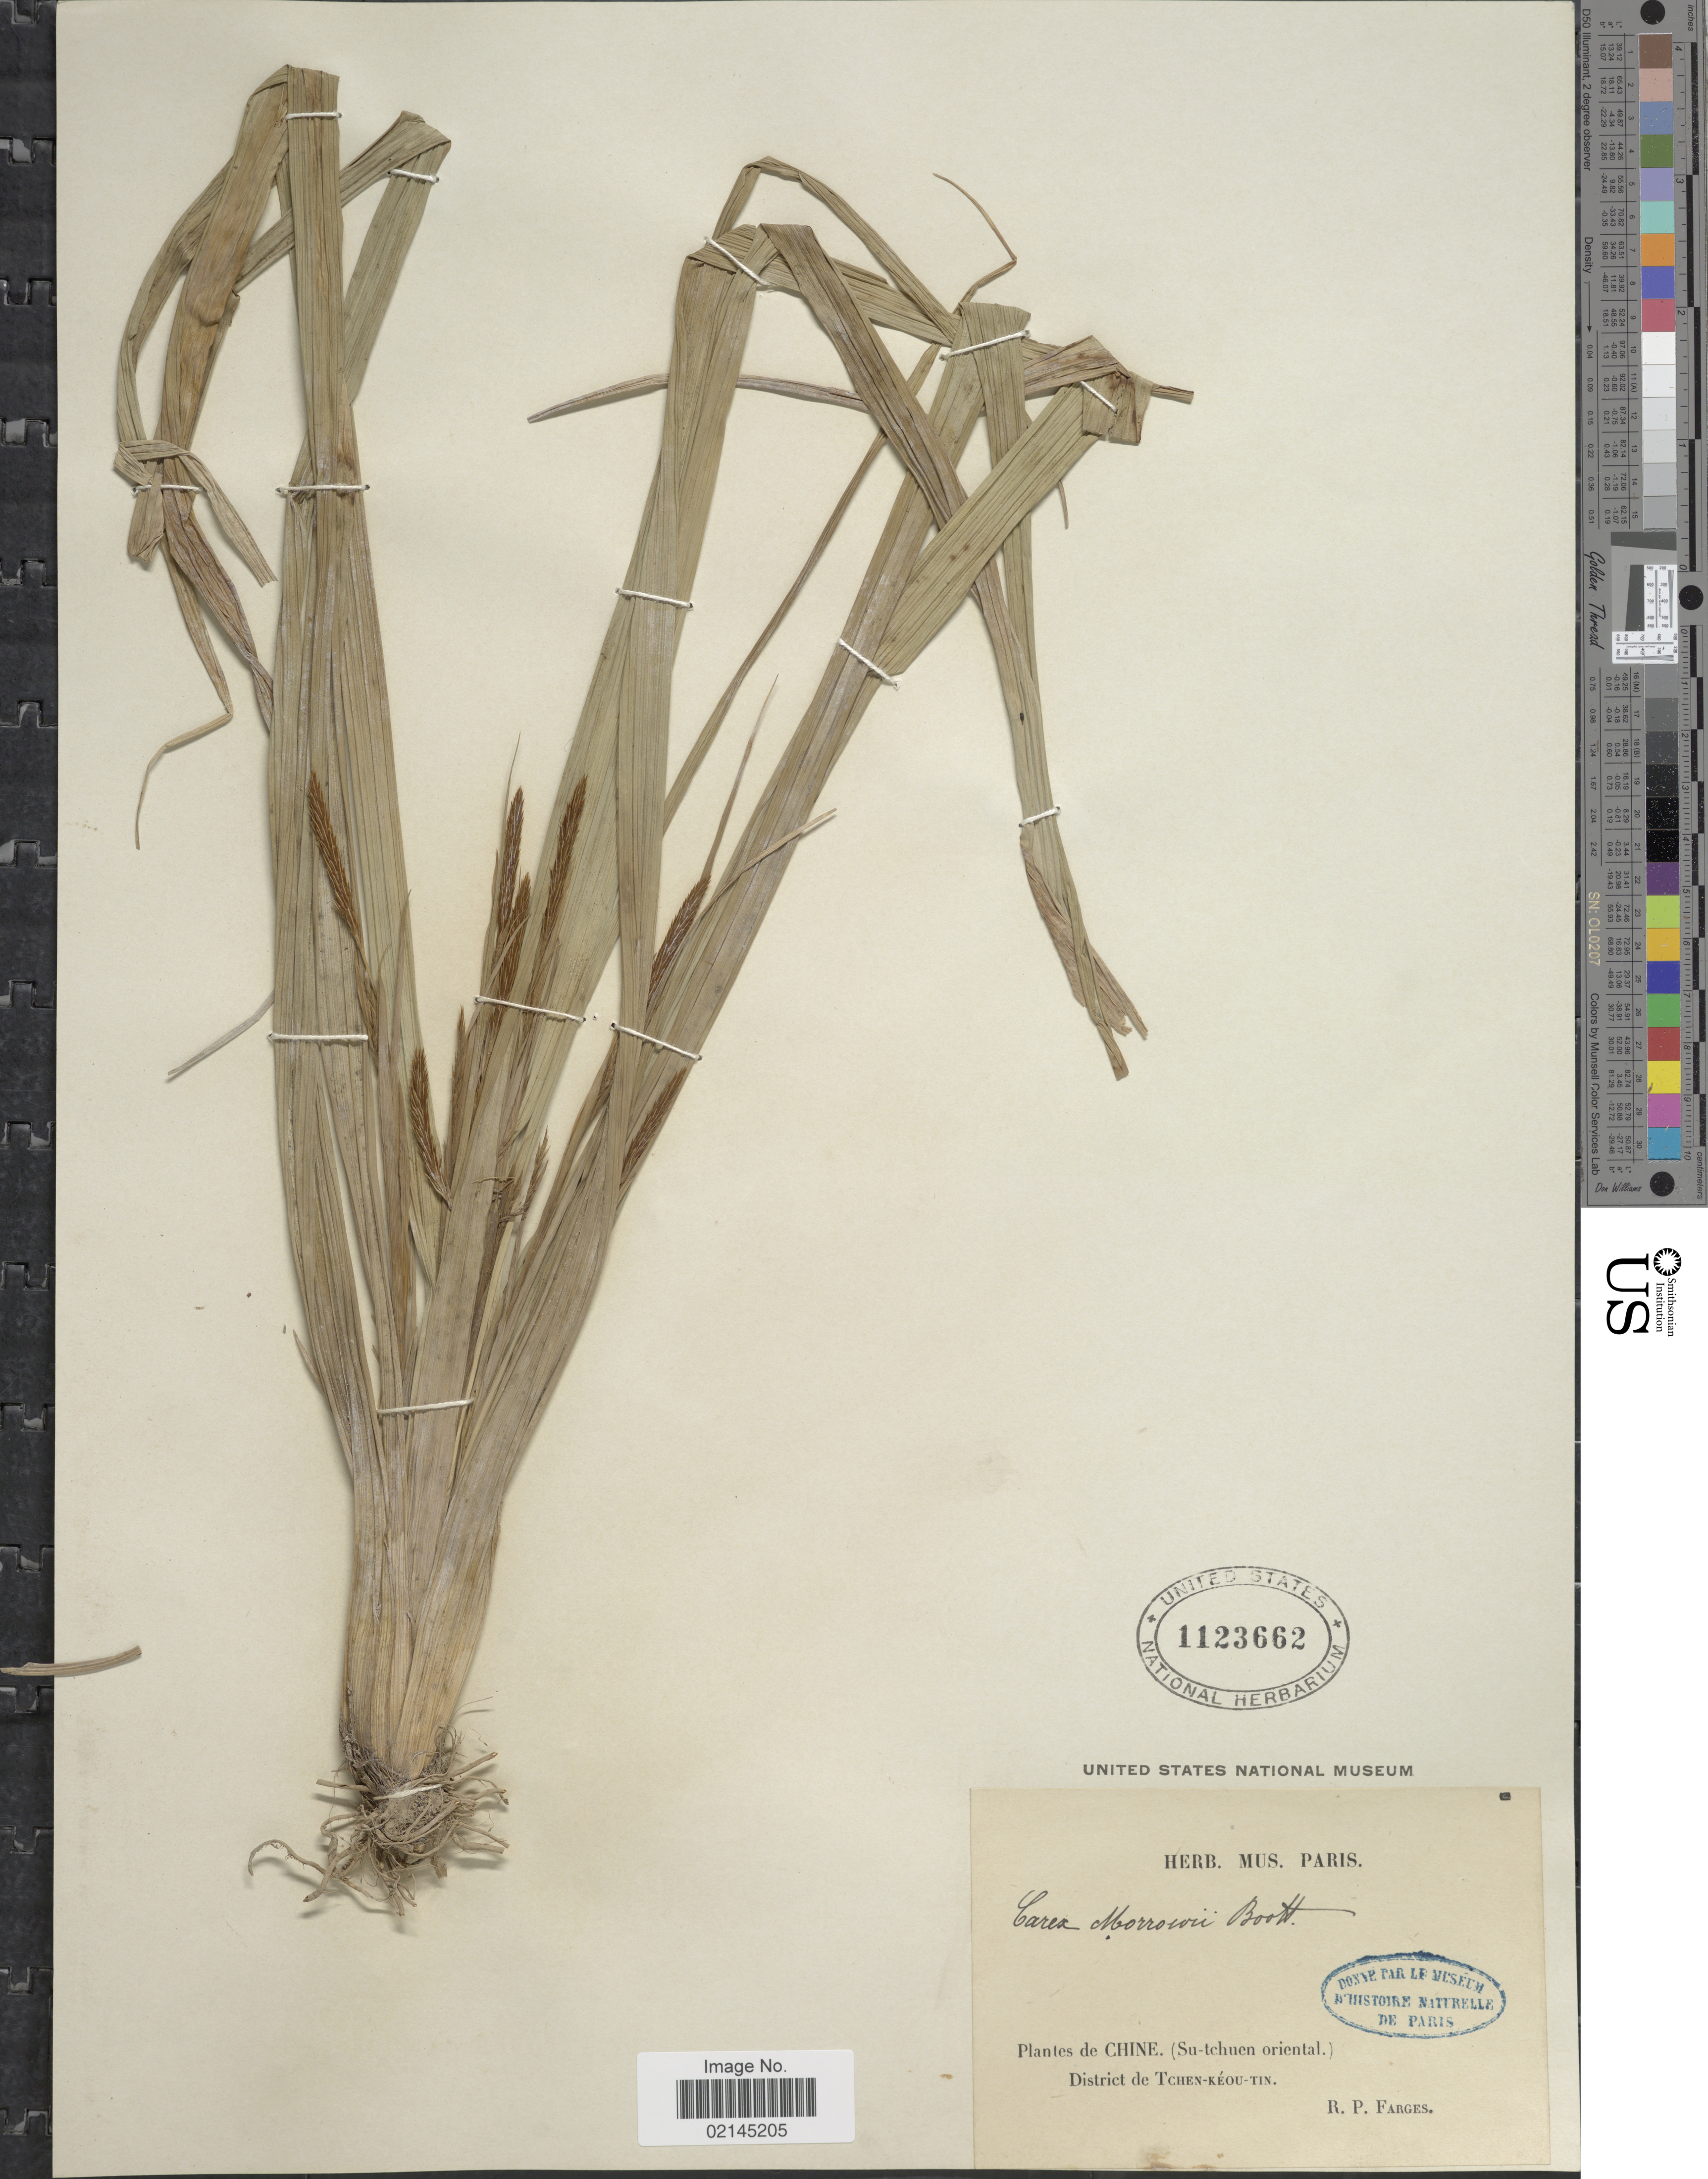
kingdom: Plantae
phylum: Tracheophyta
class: Liliopsida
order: Poales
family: Cyperaceae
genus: Carex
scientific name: Carex morrowii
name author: Boott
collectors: R. Farges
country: China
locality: Plantes de Chine. (Su-tchuen oriental.). District de Tchen-keou-tin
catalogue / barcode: US 1123662